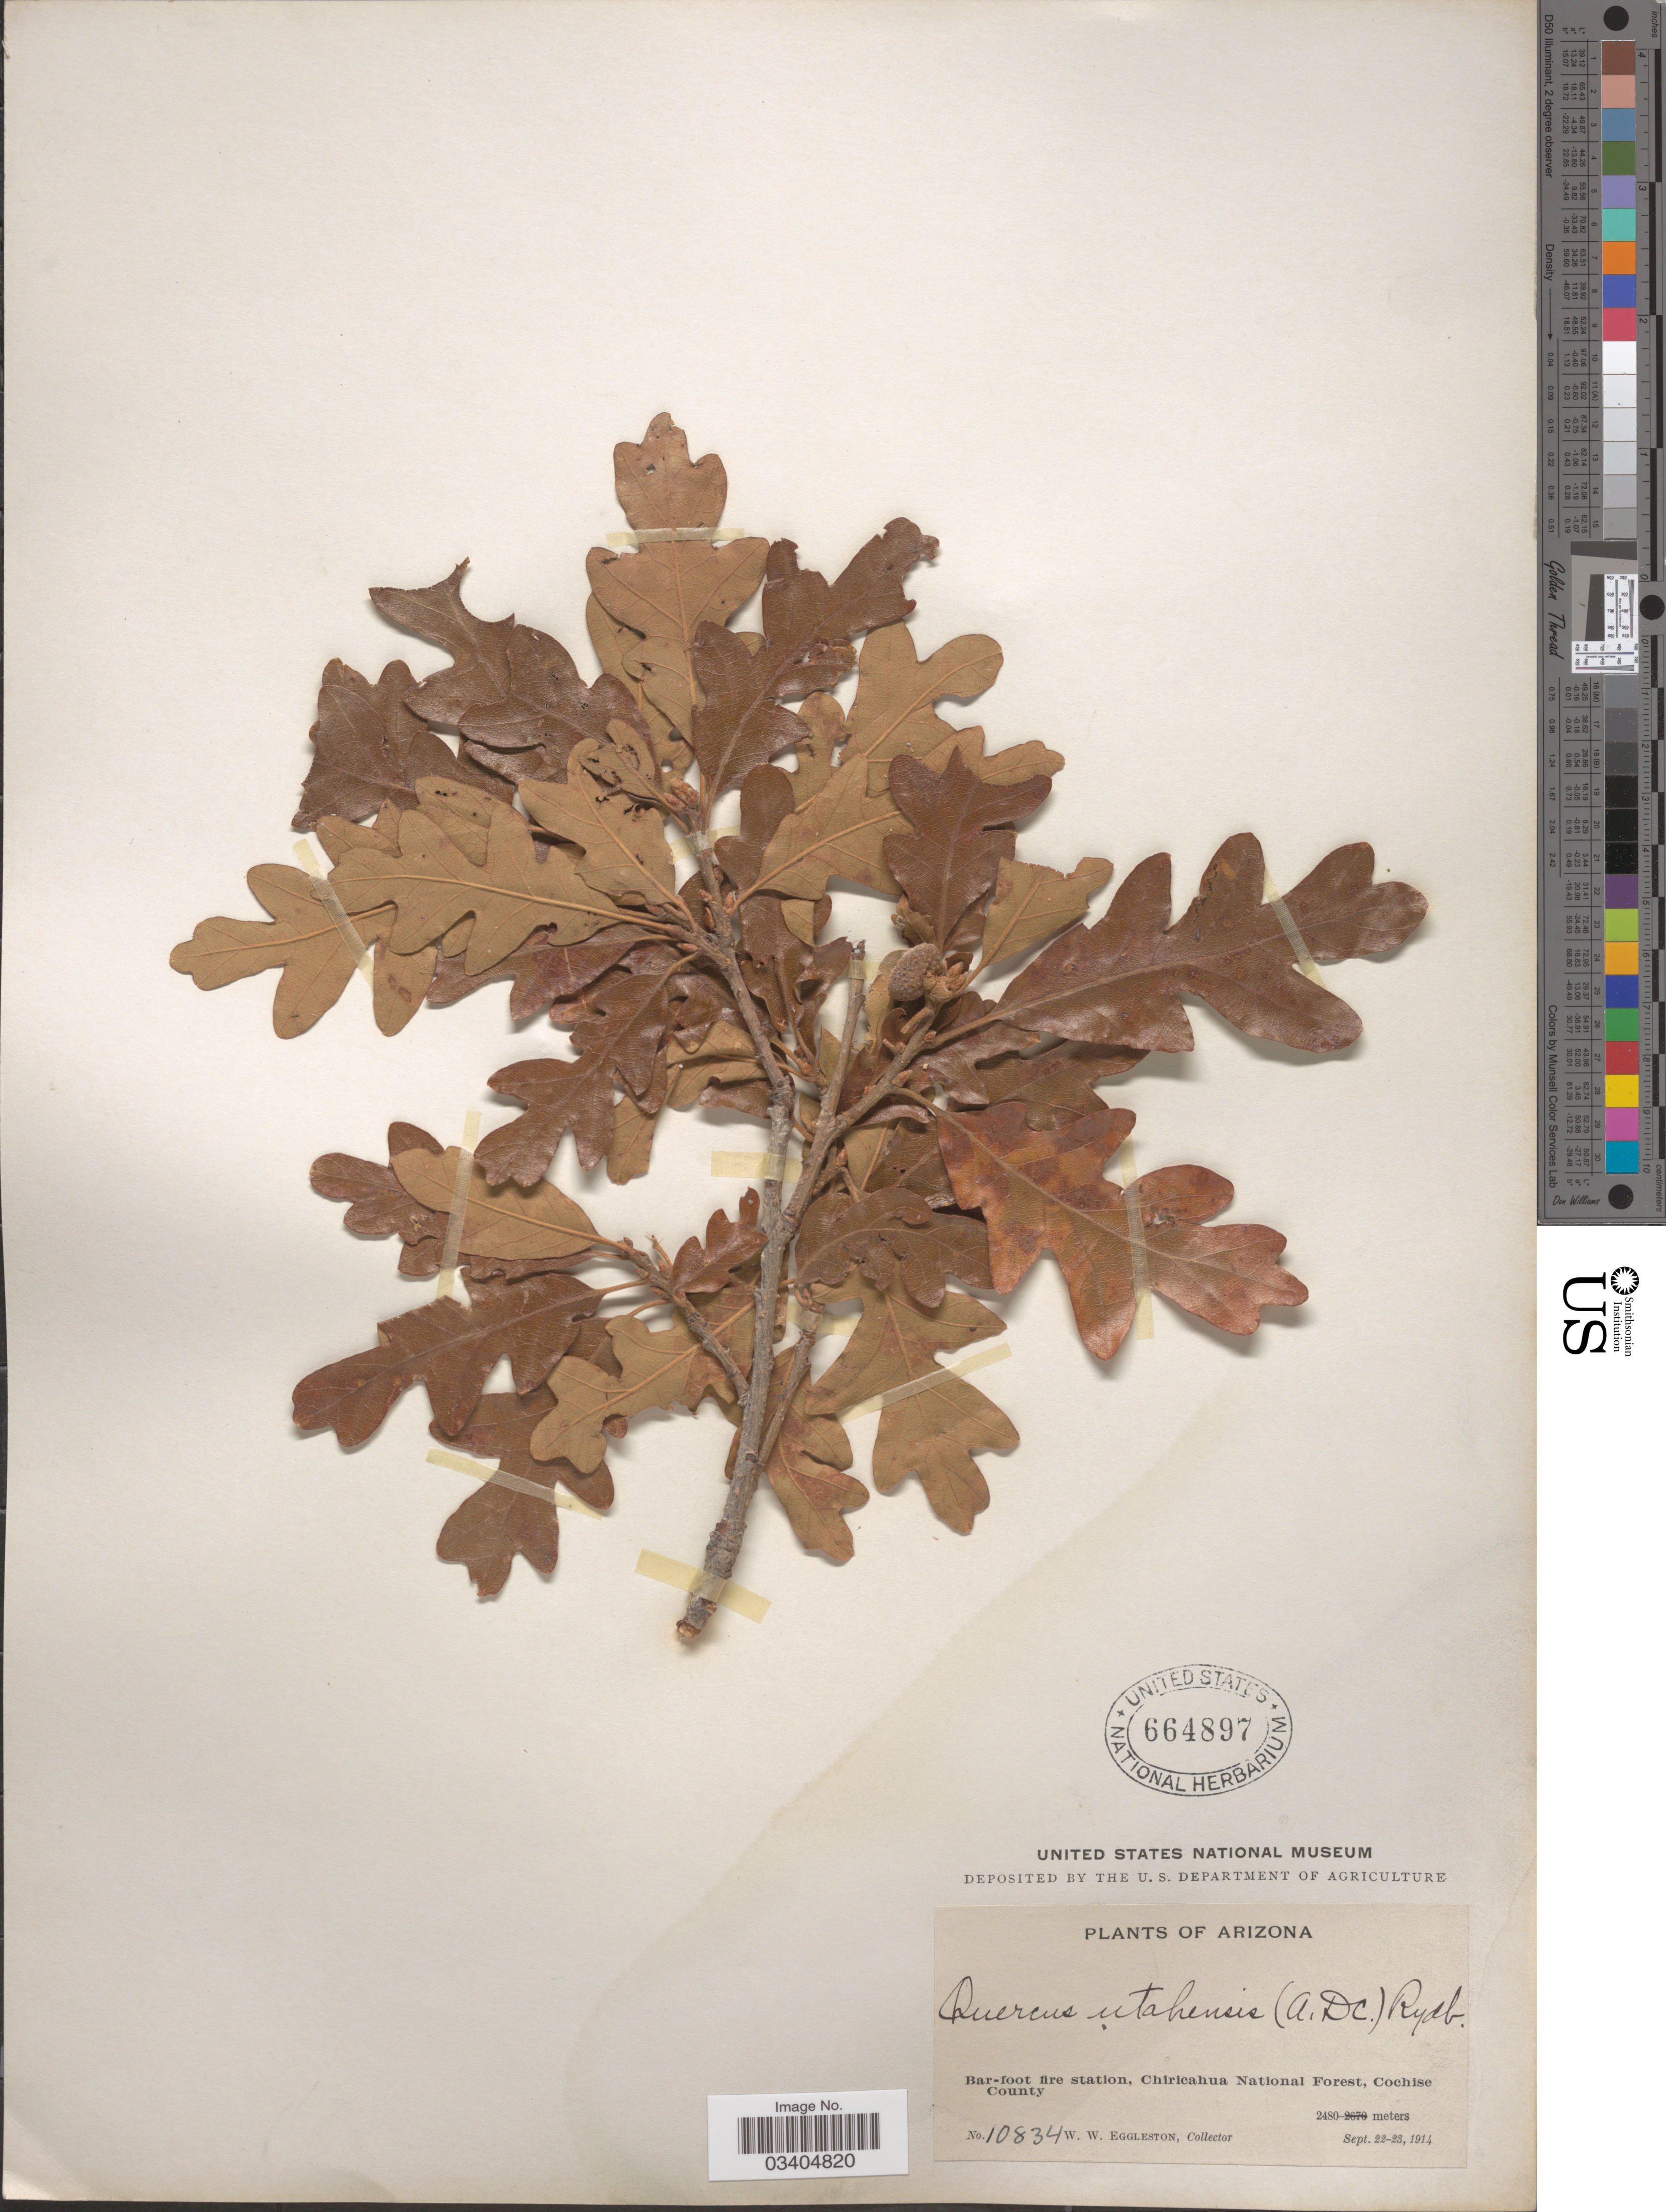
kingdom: Plantae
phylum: Tracheophyta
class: Magnoliopsida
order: Fagales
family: Fagaceae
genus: Quercus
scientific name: Quercus gambelii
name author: Nutt.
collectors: W. W. Eggleston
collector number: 10834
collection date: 1914-09-22/1914-09-23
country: United States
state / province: Arizona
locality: Bar-foot fire station, Chiricahua National Forest, Cochise County.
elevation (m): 2480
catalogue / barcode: US 664897